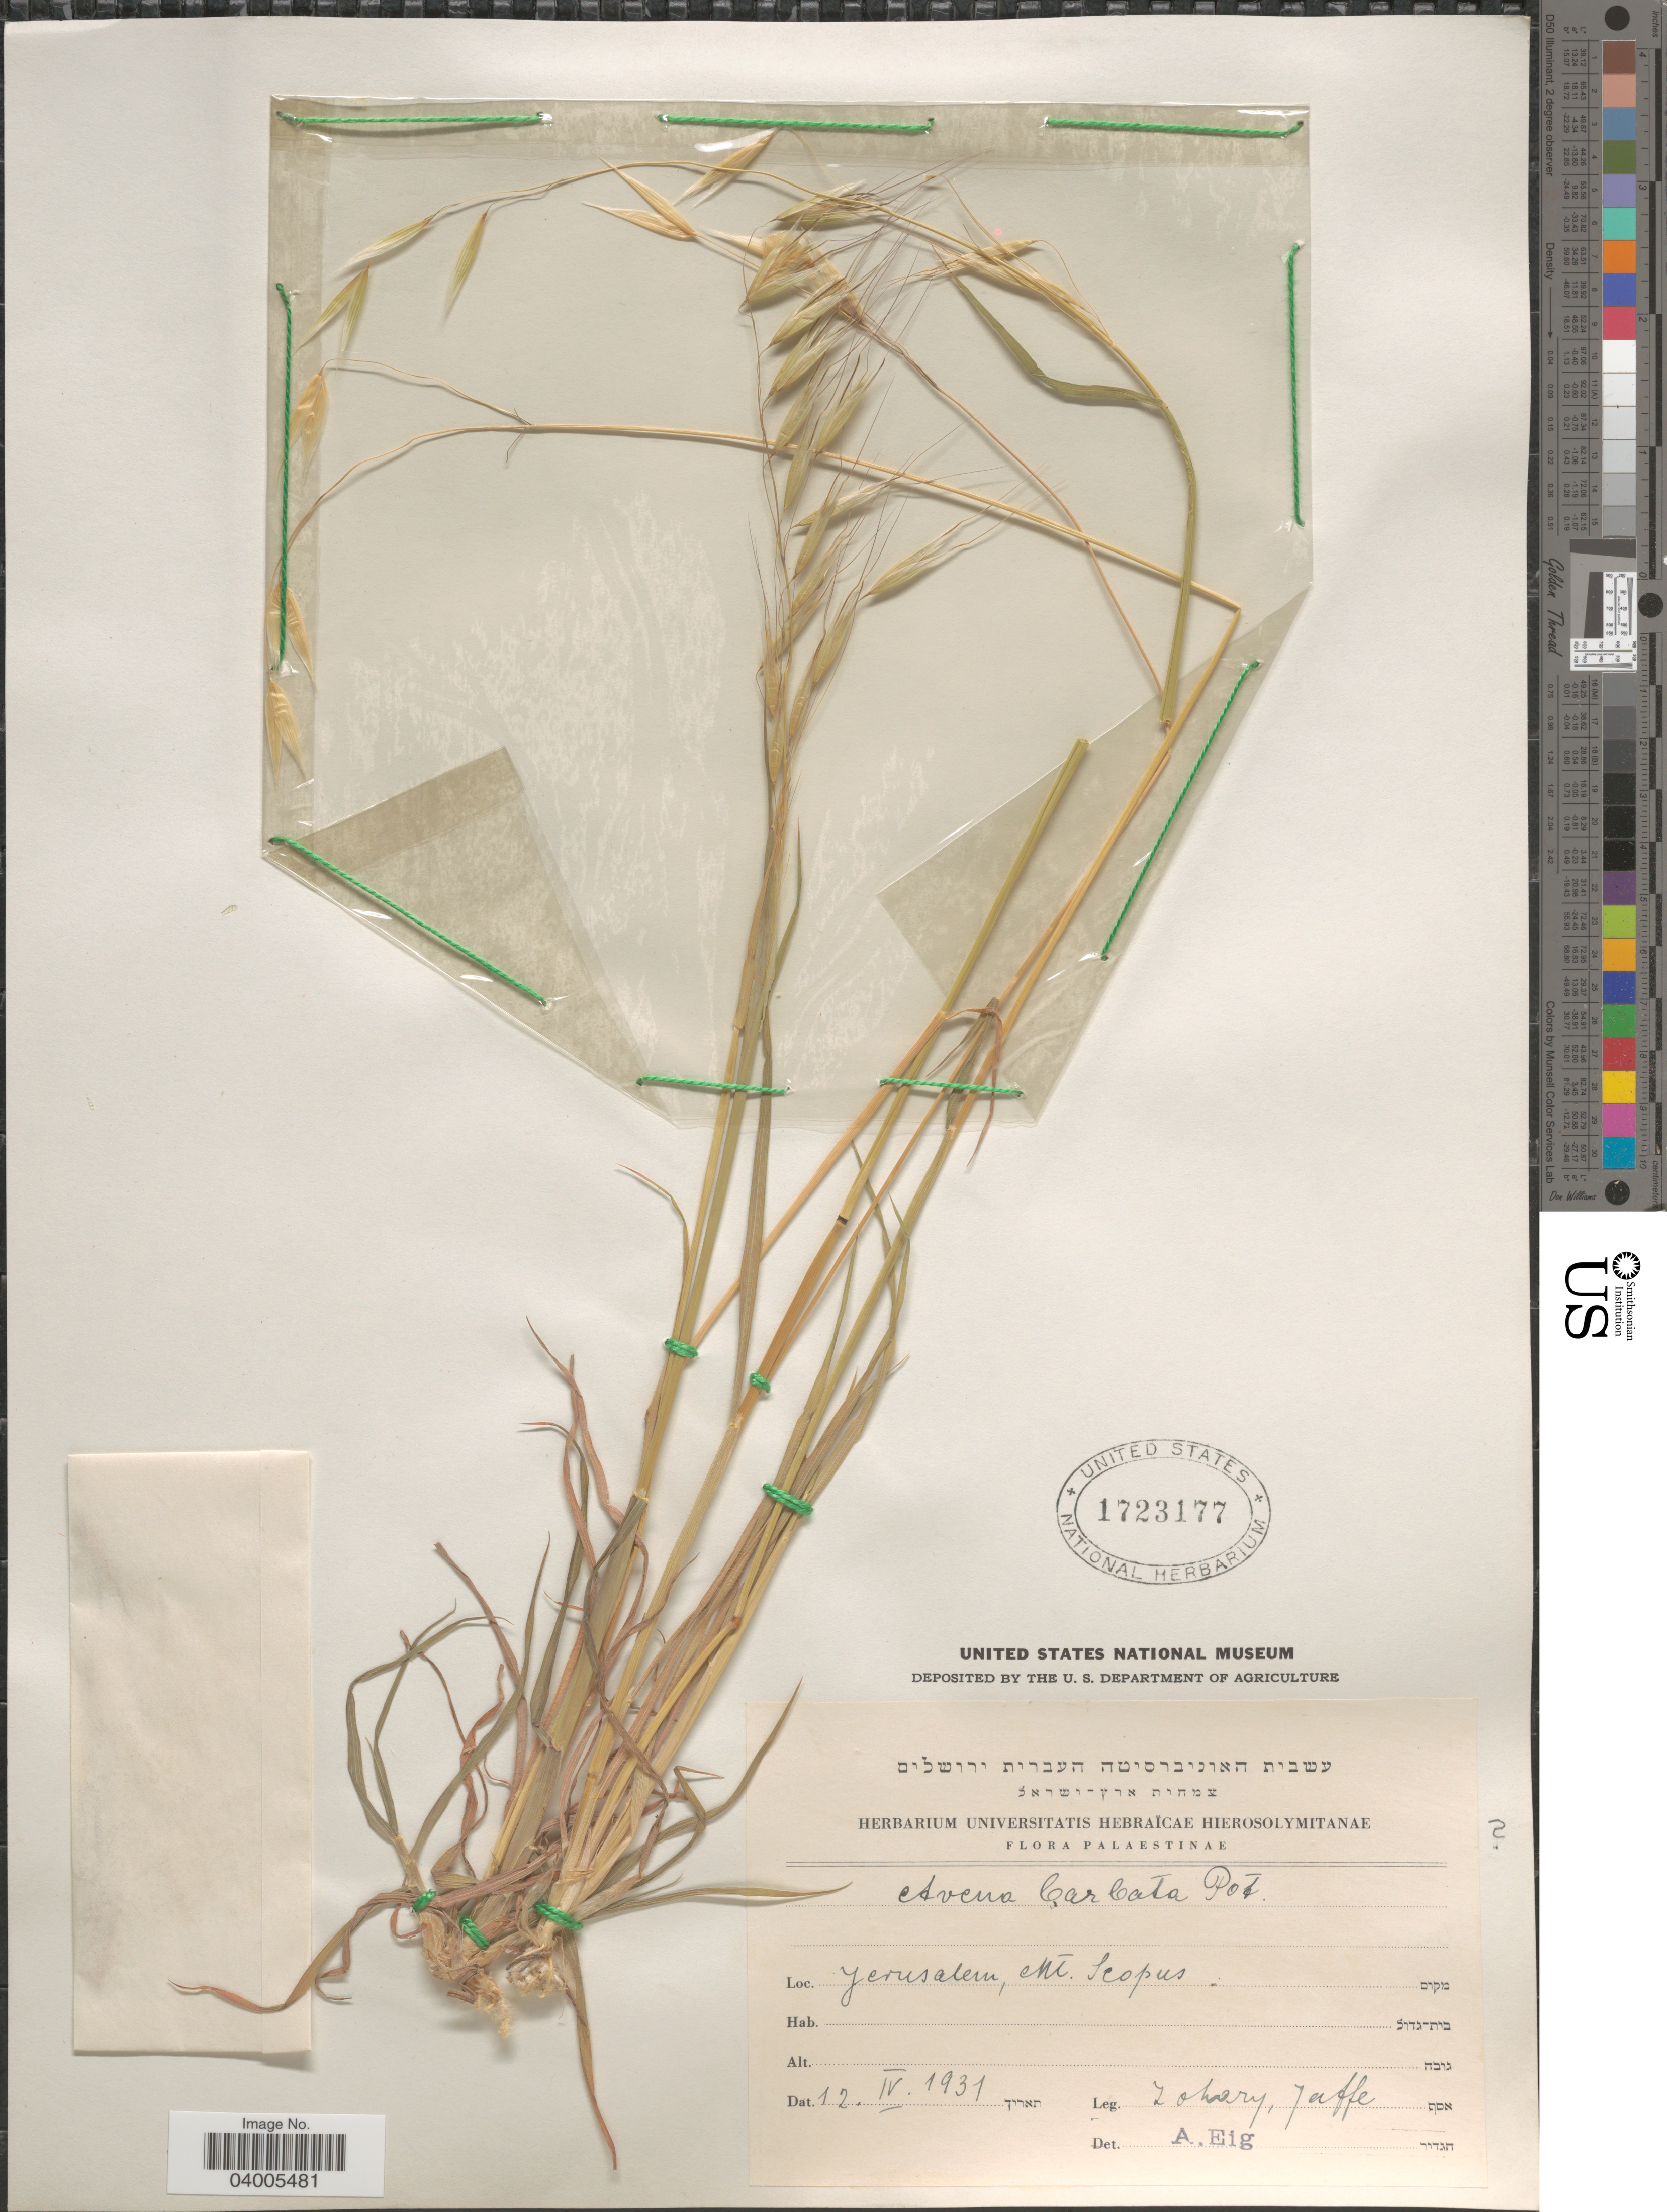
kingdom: Plantae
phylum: Tracheophyta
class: Liliopsida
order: Poales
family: Poaceae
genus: Avena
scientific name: Avena barbata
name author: Pott ex Link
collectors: Zohary & Jaffe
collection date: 1931-04-12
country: Israel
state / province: Jerusalem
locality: Palaestinae. Mt. Scopus.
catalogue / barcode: US 1723177